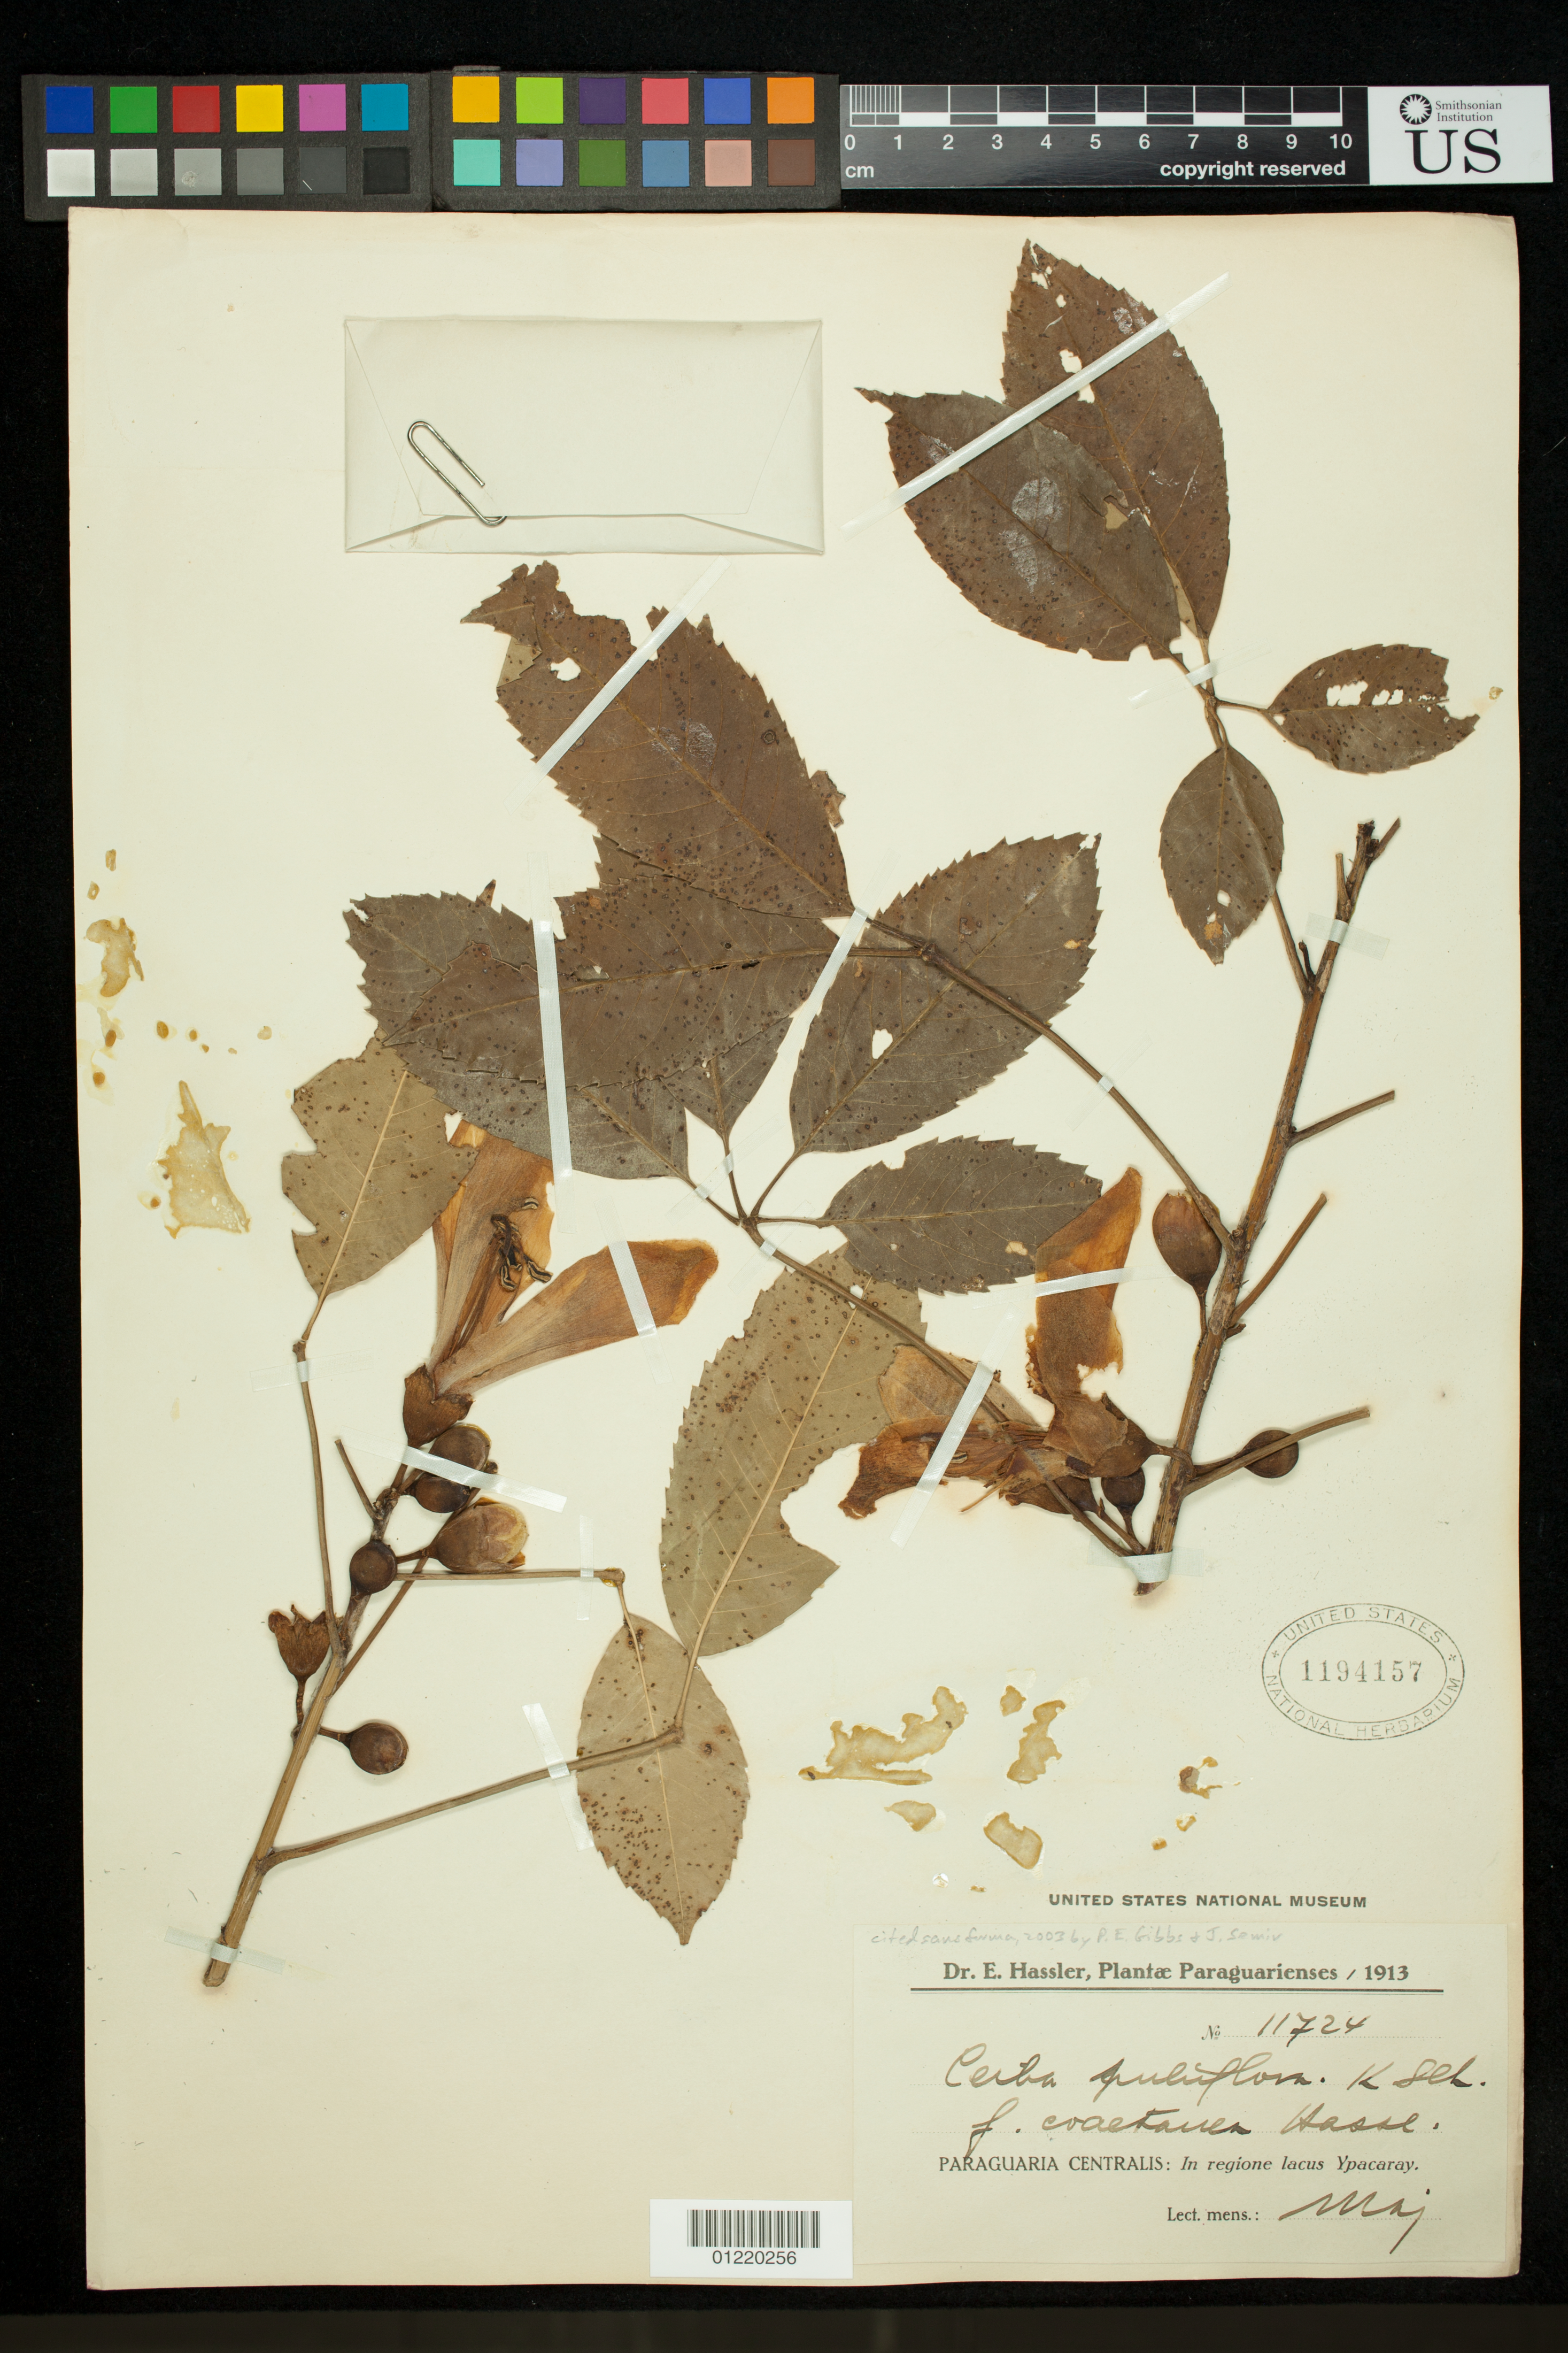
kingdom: Plantae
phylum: Tracheophyta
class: Magnoliopsida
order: Malvales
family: Malvaceae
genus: Ceiba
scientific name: Ceiba pubiflora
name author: (A. St.-Hil.) K. Schum.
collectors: E. Hassler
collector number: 11724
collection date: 1913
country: Paraguay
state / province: Central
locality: Paraguaria Centralis: In regione lacus Ypacaray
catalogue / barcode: US 1194157